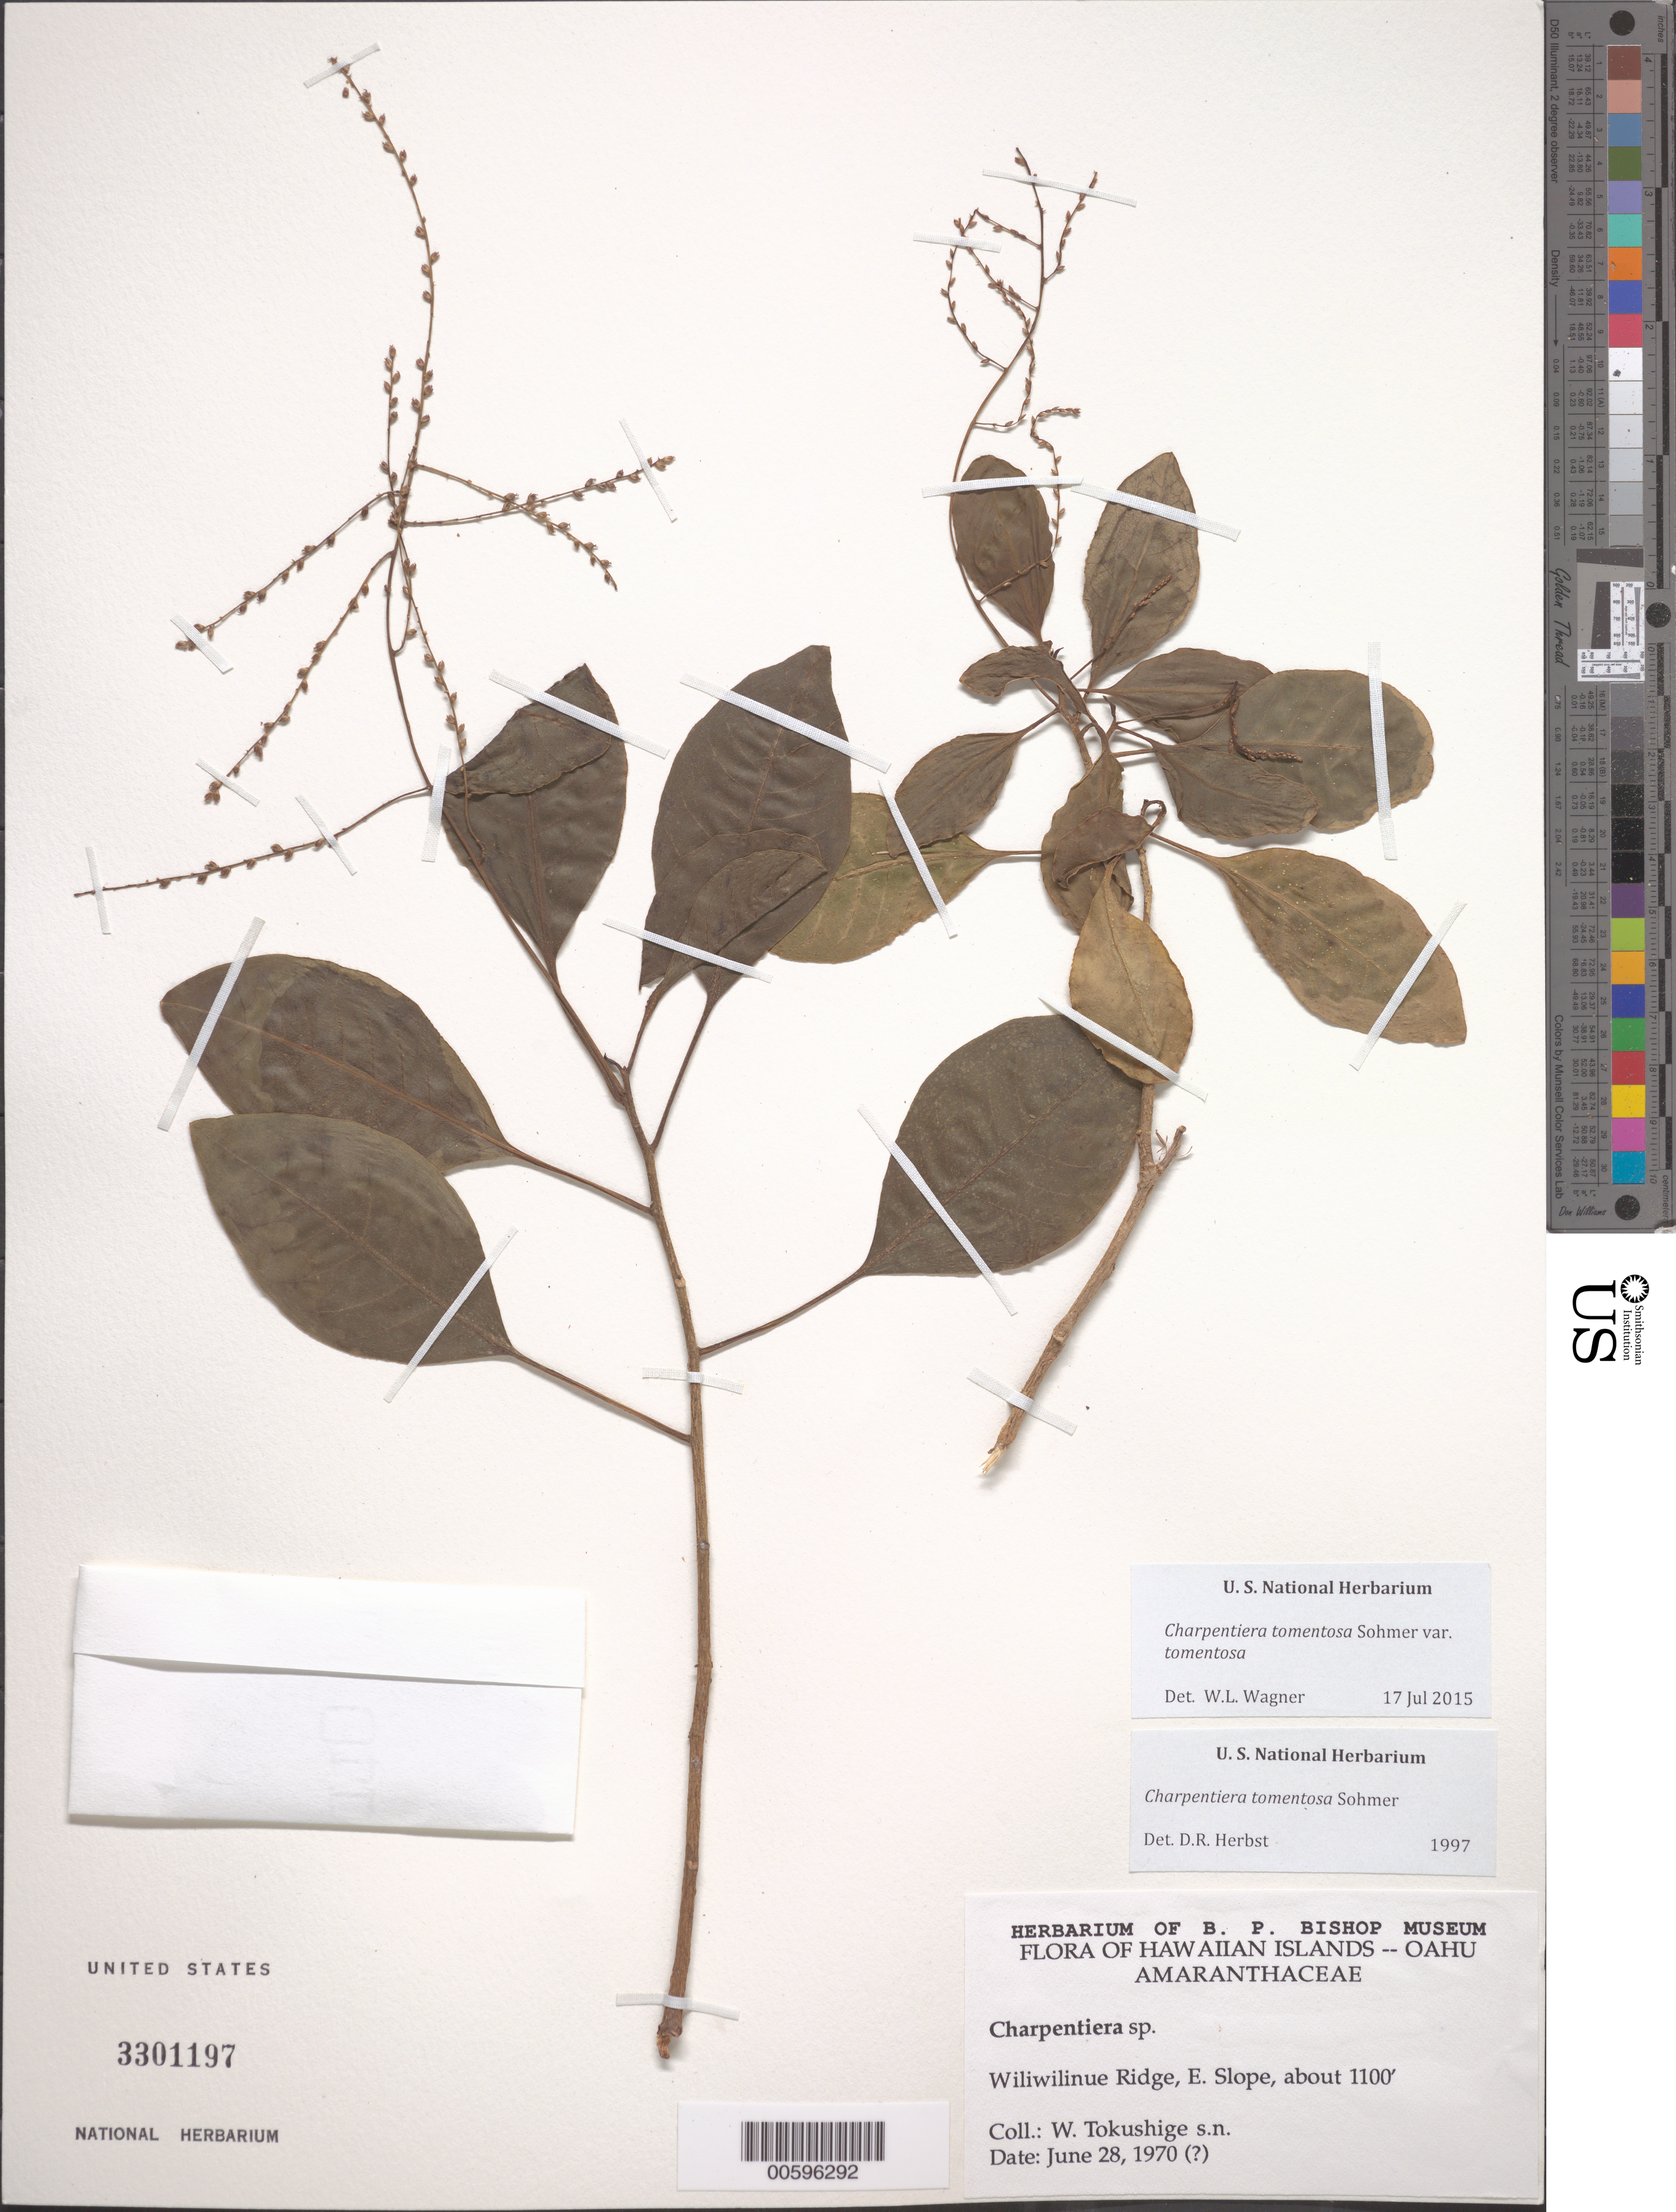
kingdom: Plantae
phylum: Tracheophyta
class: Magnoliopsida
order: Caryophyllales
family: Amaranthaceae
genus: Charpentiera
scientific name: Charpentiera tomentosa var. tomentosa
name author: Sohmer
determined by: Wagner, W. L., (BOT), Smithsonian Institution - National Museum of Natural History (UNITED STATES)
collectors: W. Tokushige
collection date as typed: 28 Jun 1970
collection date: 1970-06-28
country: United States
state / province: Hawaii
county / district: Honolulu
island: Oahu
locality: Wiliwilinue Ridge, E Slope.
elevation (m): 335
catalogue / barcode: US 3301197